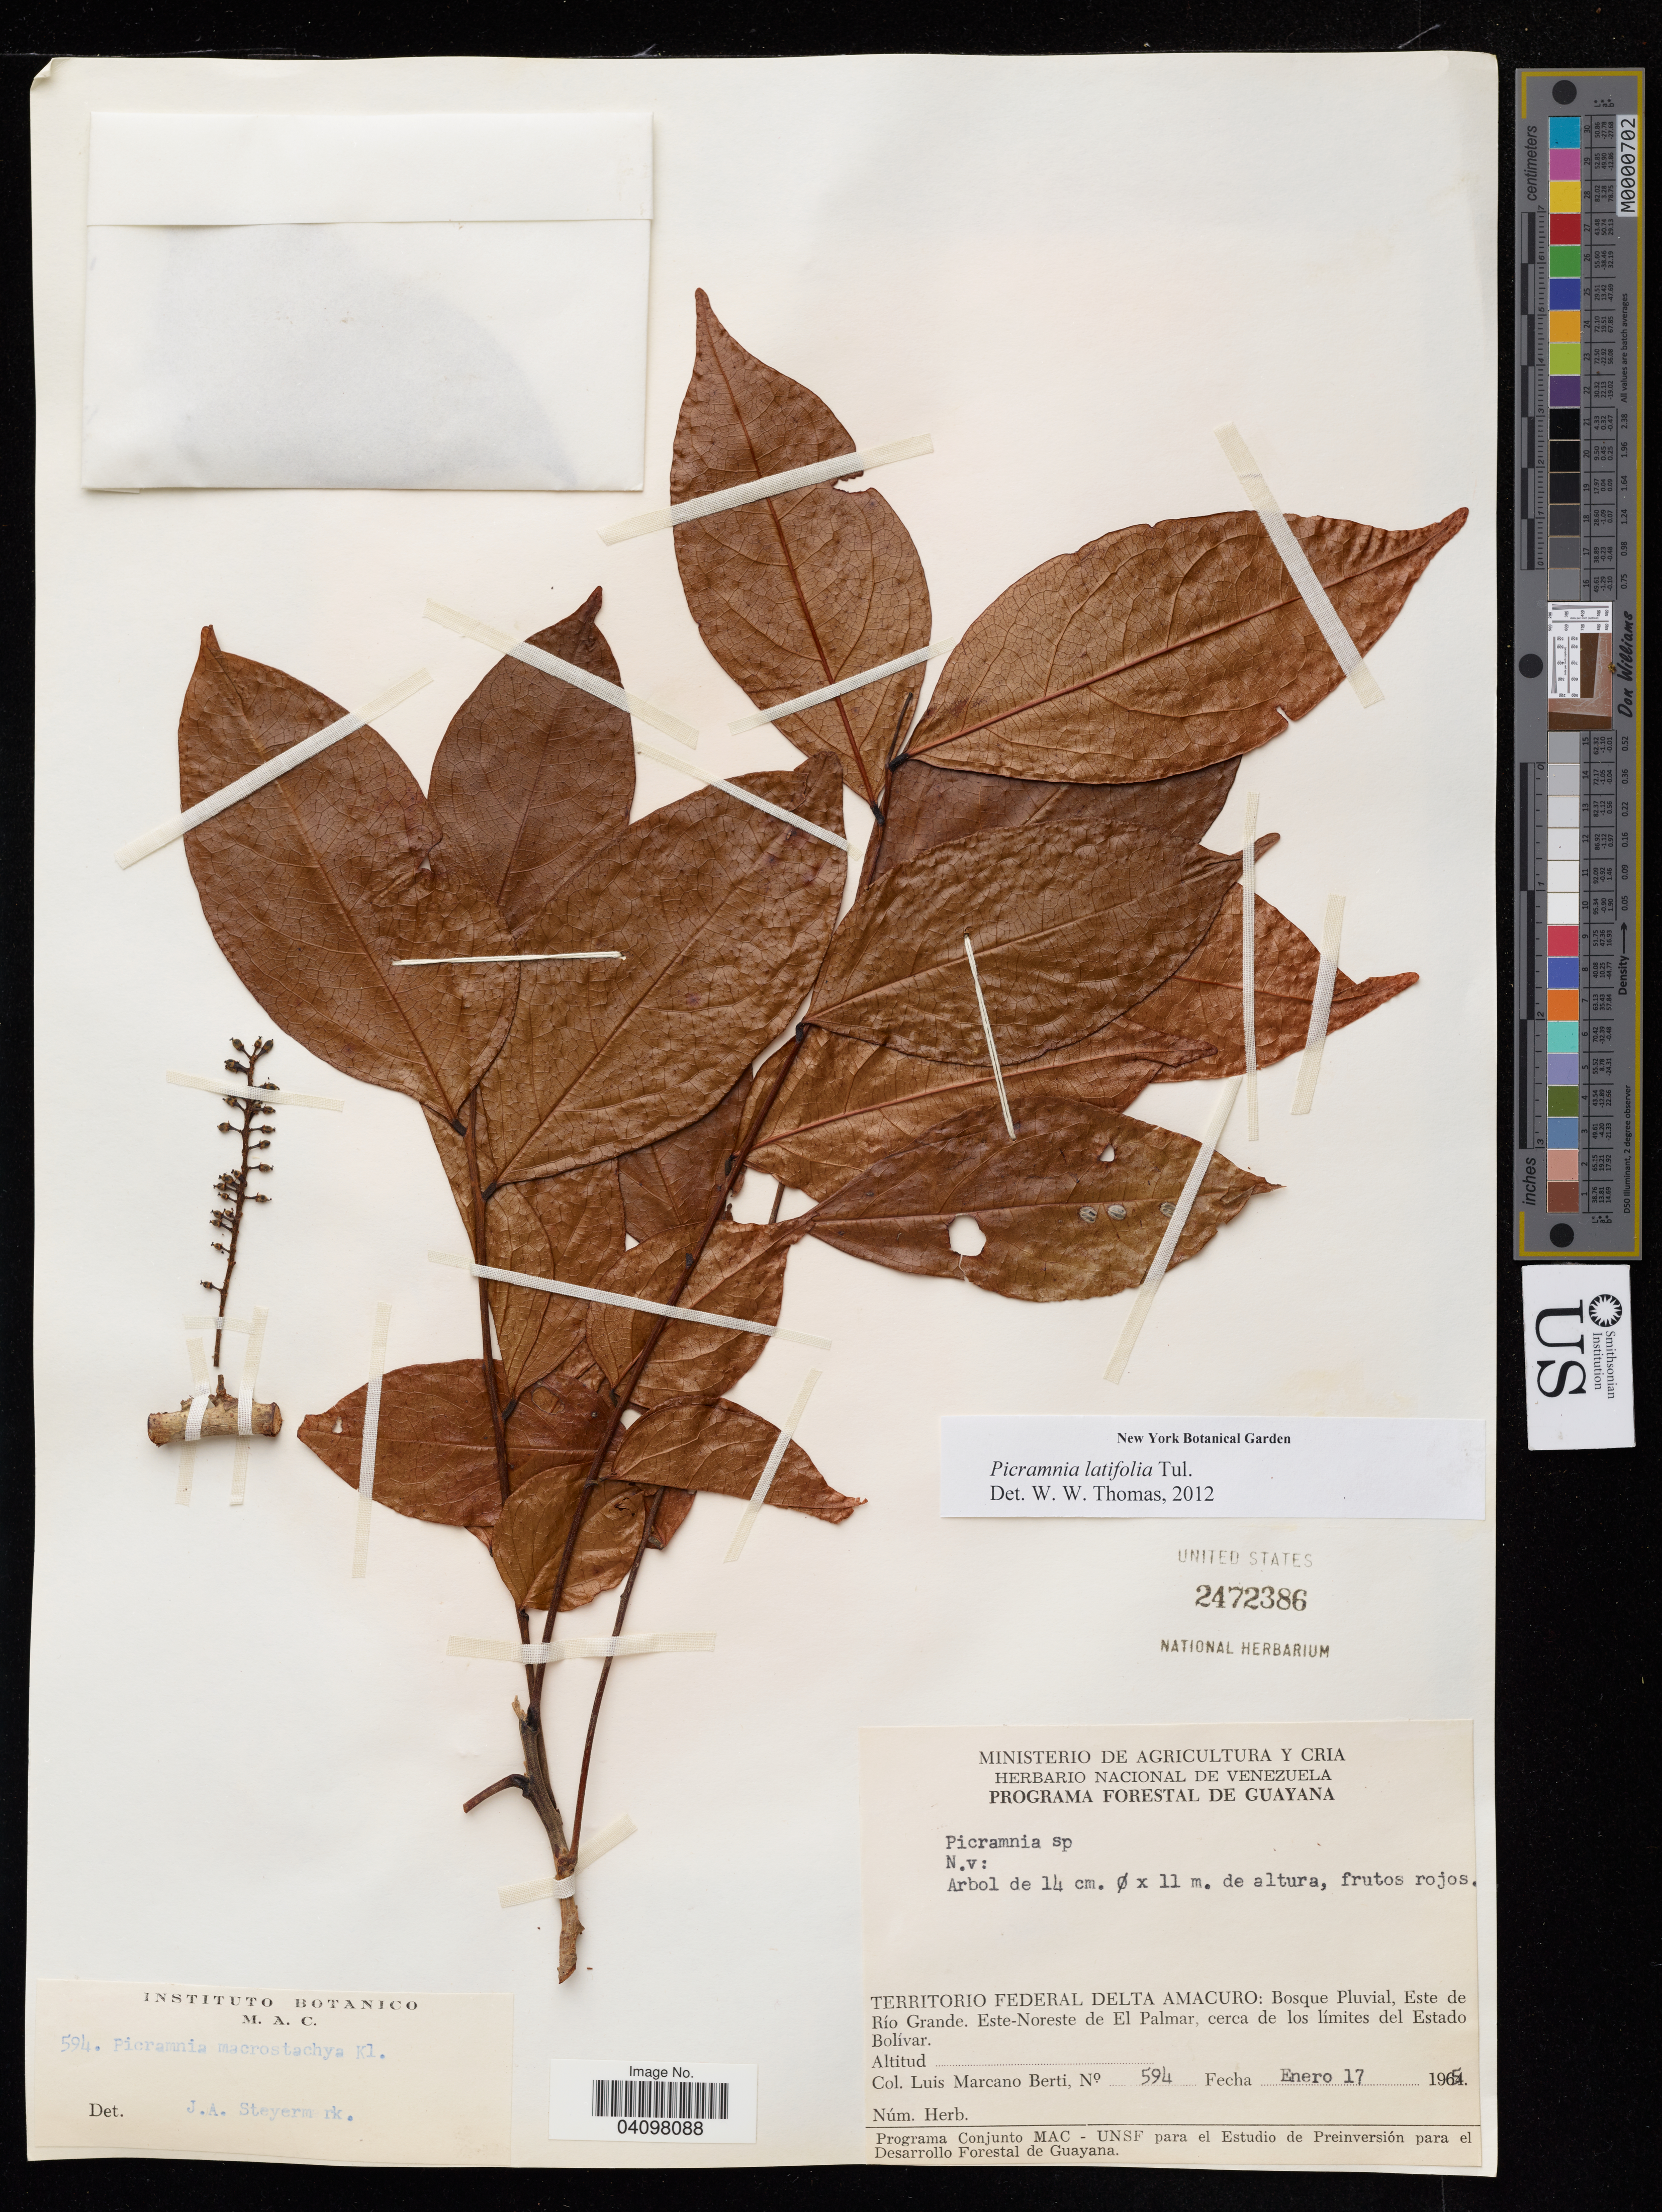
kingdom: Plantae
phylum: Tracheophyta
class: Magnoliopsida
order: Picramniales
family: Picramniaceae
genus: Picramnia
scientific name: Picramnia latifolia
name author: Tul.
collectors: L. Marcano-Berti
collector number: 594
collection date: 1965-01-17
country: Venezuela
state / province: Delta Amacuro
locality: Territorio Federal Delta Amacuro: Bosque Pluvial, Este de Río Grande. Este‑Noreste de El Palmar, cerca de los límites del Estado Bolívar.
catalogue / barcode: US 2472386